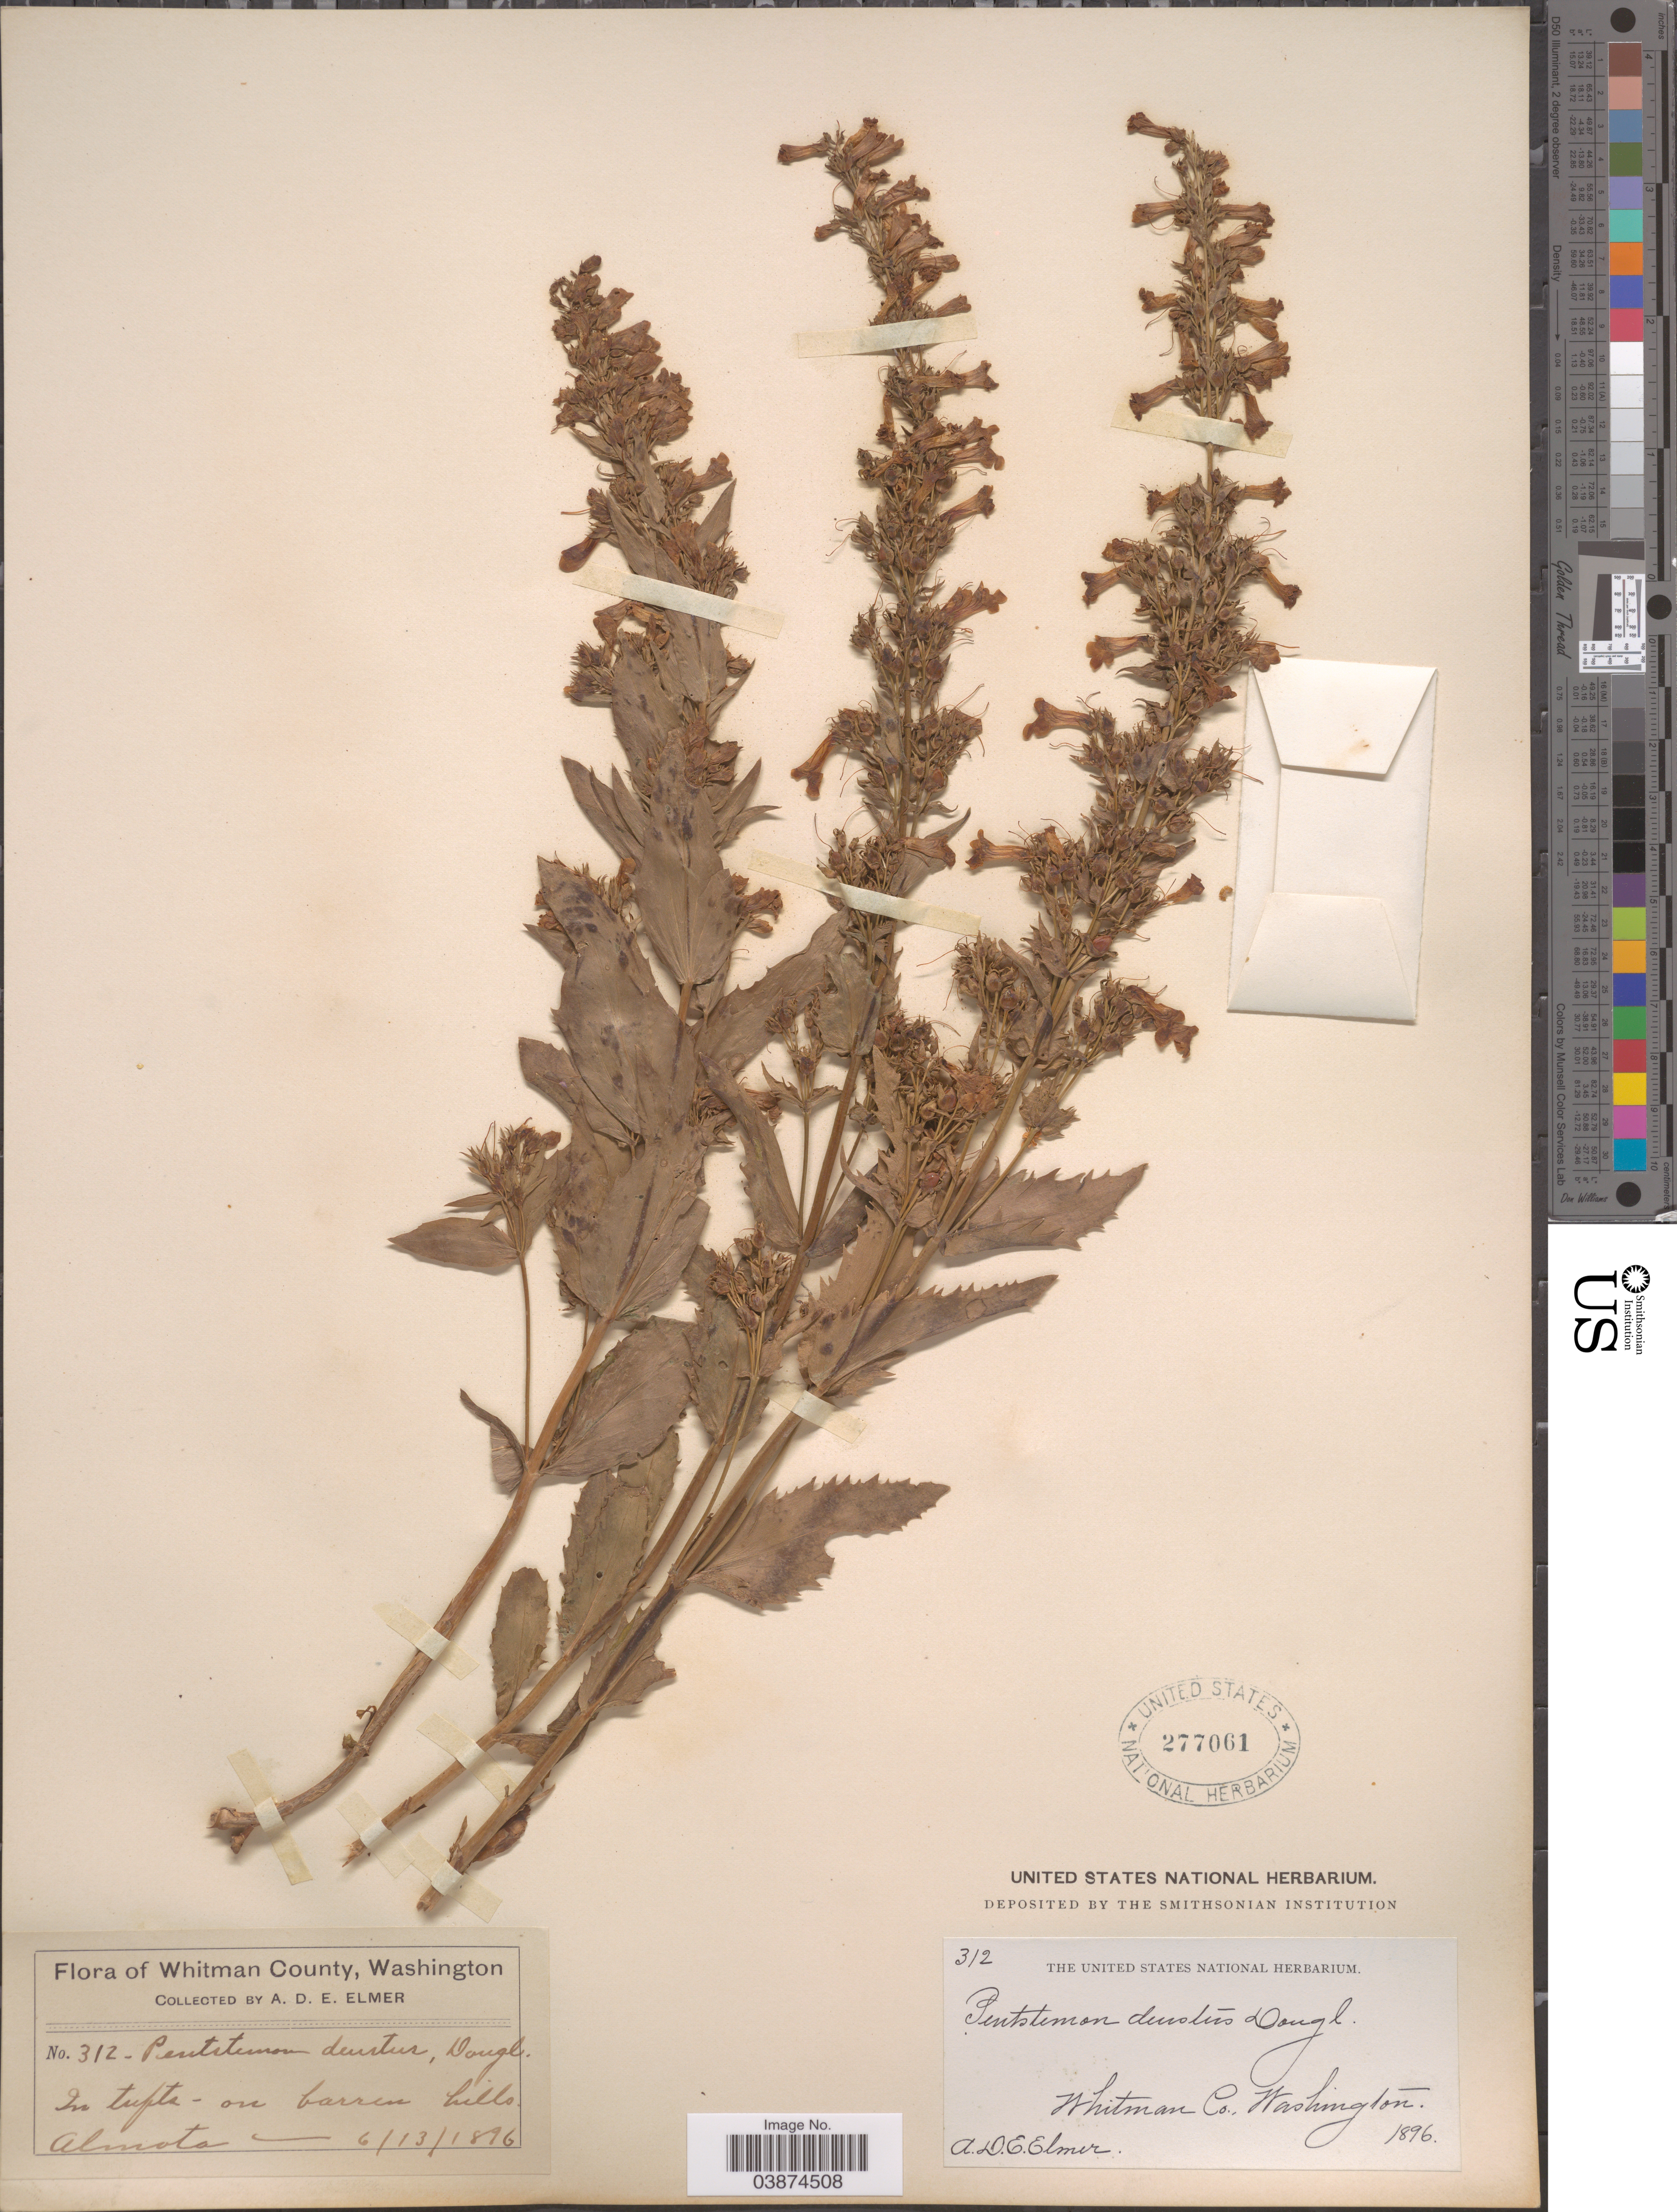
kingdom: Plantae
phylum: Tracheophyta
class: Magnoliopsida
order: Lamiales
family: Plantaginaceae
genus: Penstemon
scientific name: Penstemon deustus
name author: Douglas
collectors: A. D. E. Elmer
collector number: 312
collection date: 1896-06-13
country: United States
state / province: Washington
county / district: Whitman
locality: Whitman County. Almoto.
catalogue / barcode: US 277061